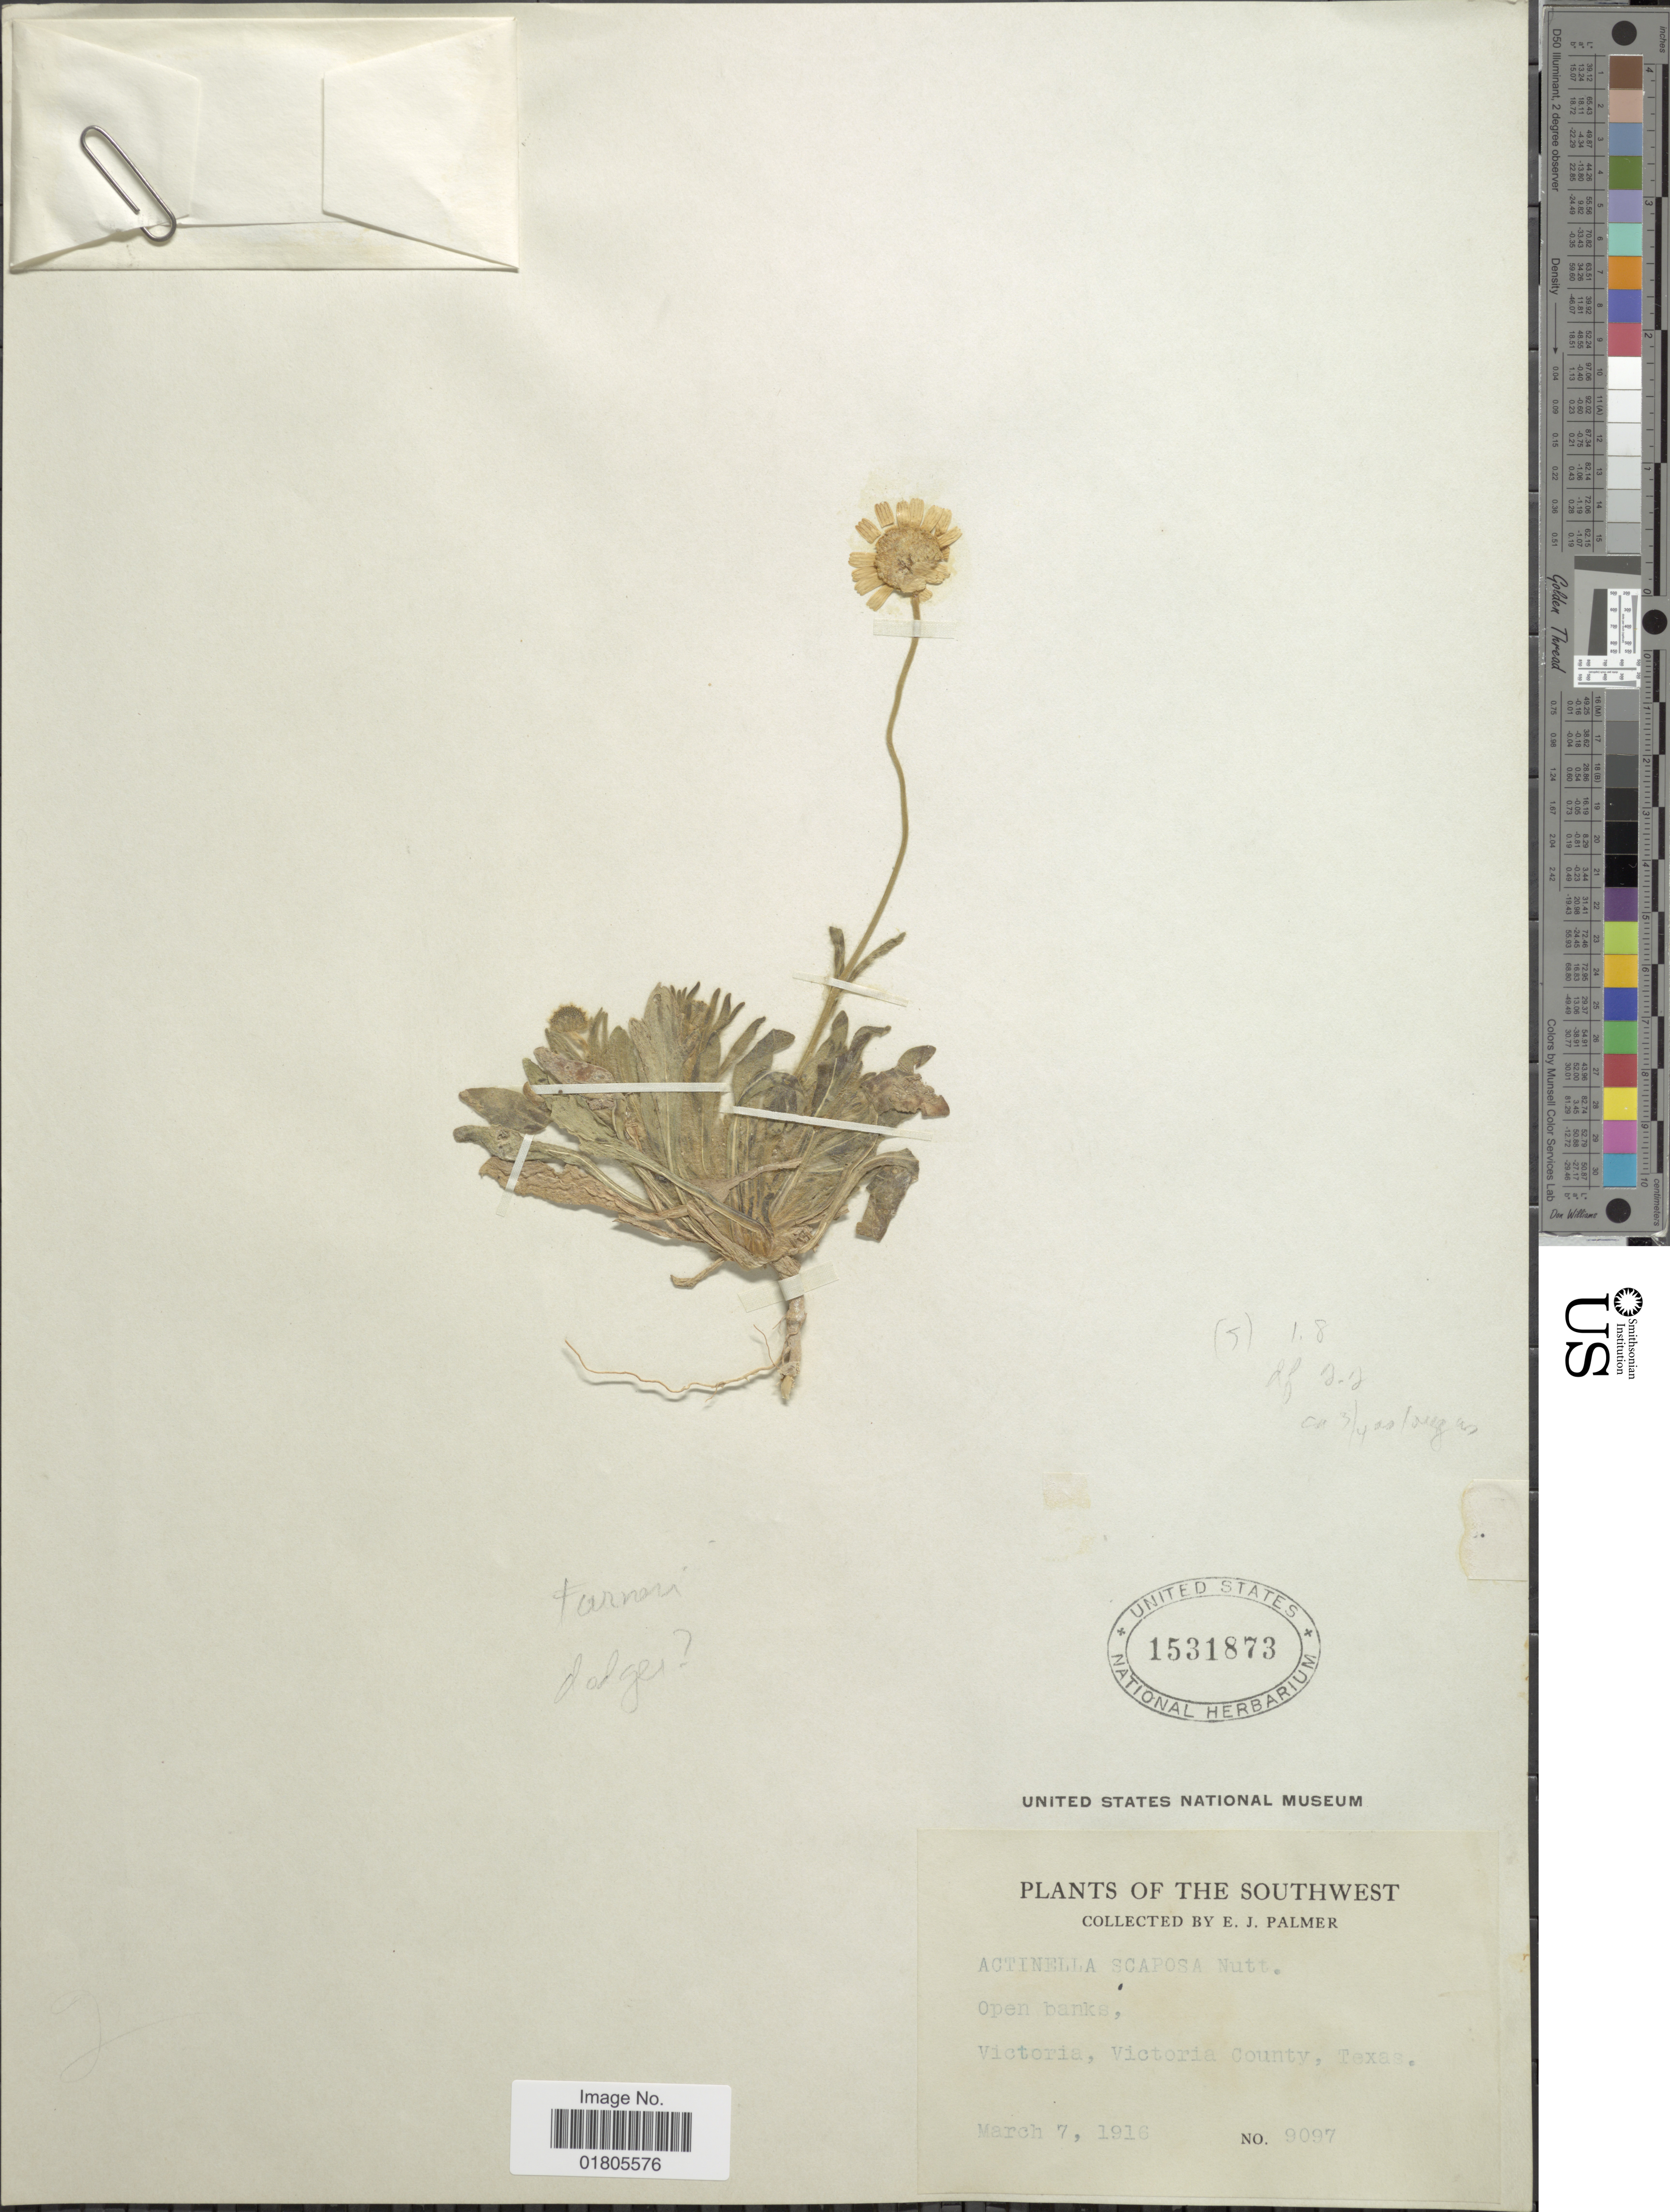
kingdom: Plantae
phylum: Tracheophyta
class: Magnoliopsida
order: Asterales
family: Asteraceae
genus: Actinea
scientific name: Actinea scaposa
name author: (DC.) Kuntze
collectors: E. J. Palmer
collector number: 9097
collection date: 1916-03-07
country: United States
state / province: Texas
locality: Southwest, Victoria, Voctoria County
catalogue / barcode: US 1531873